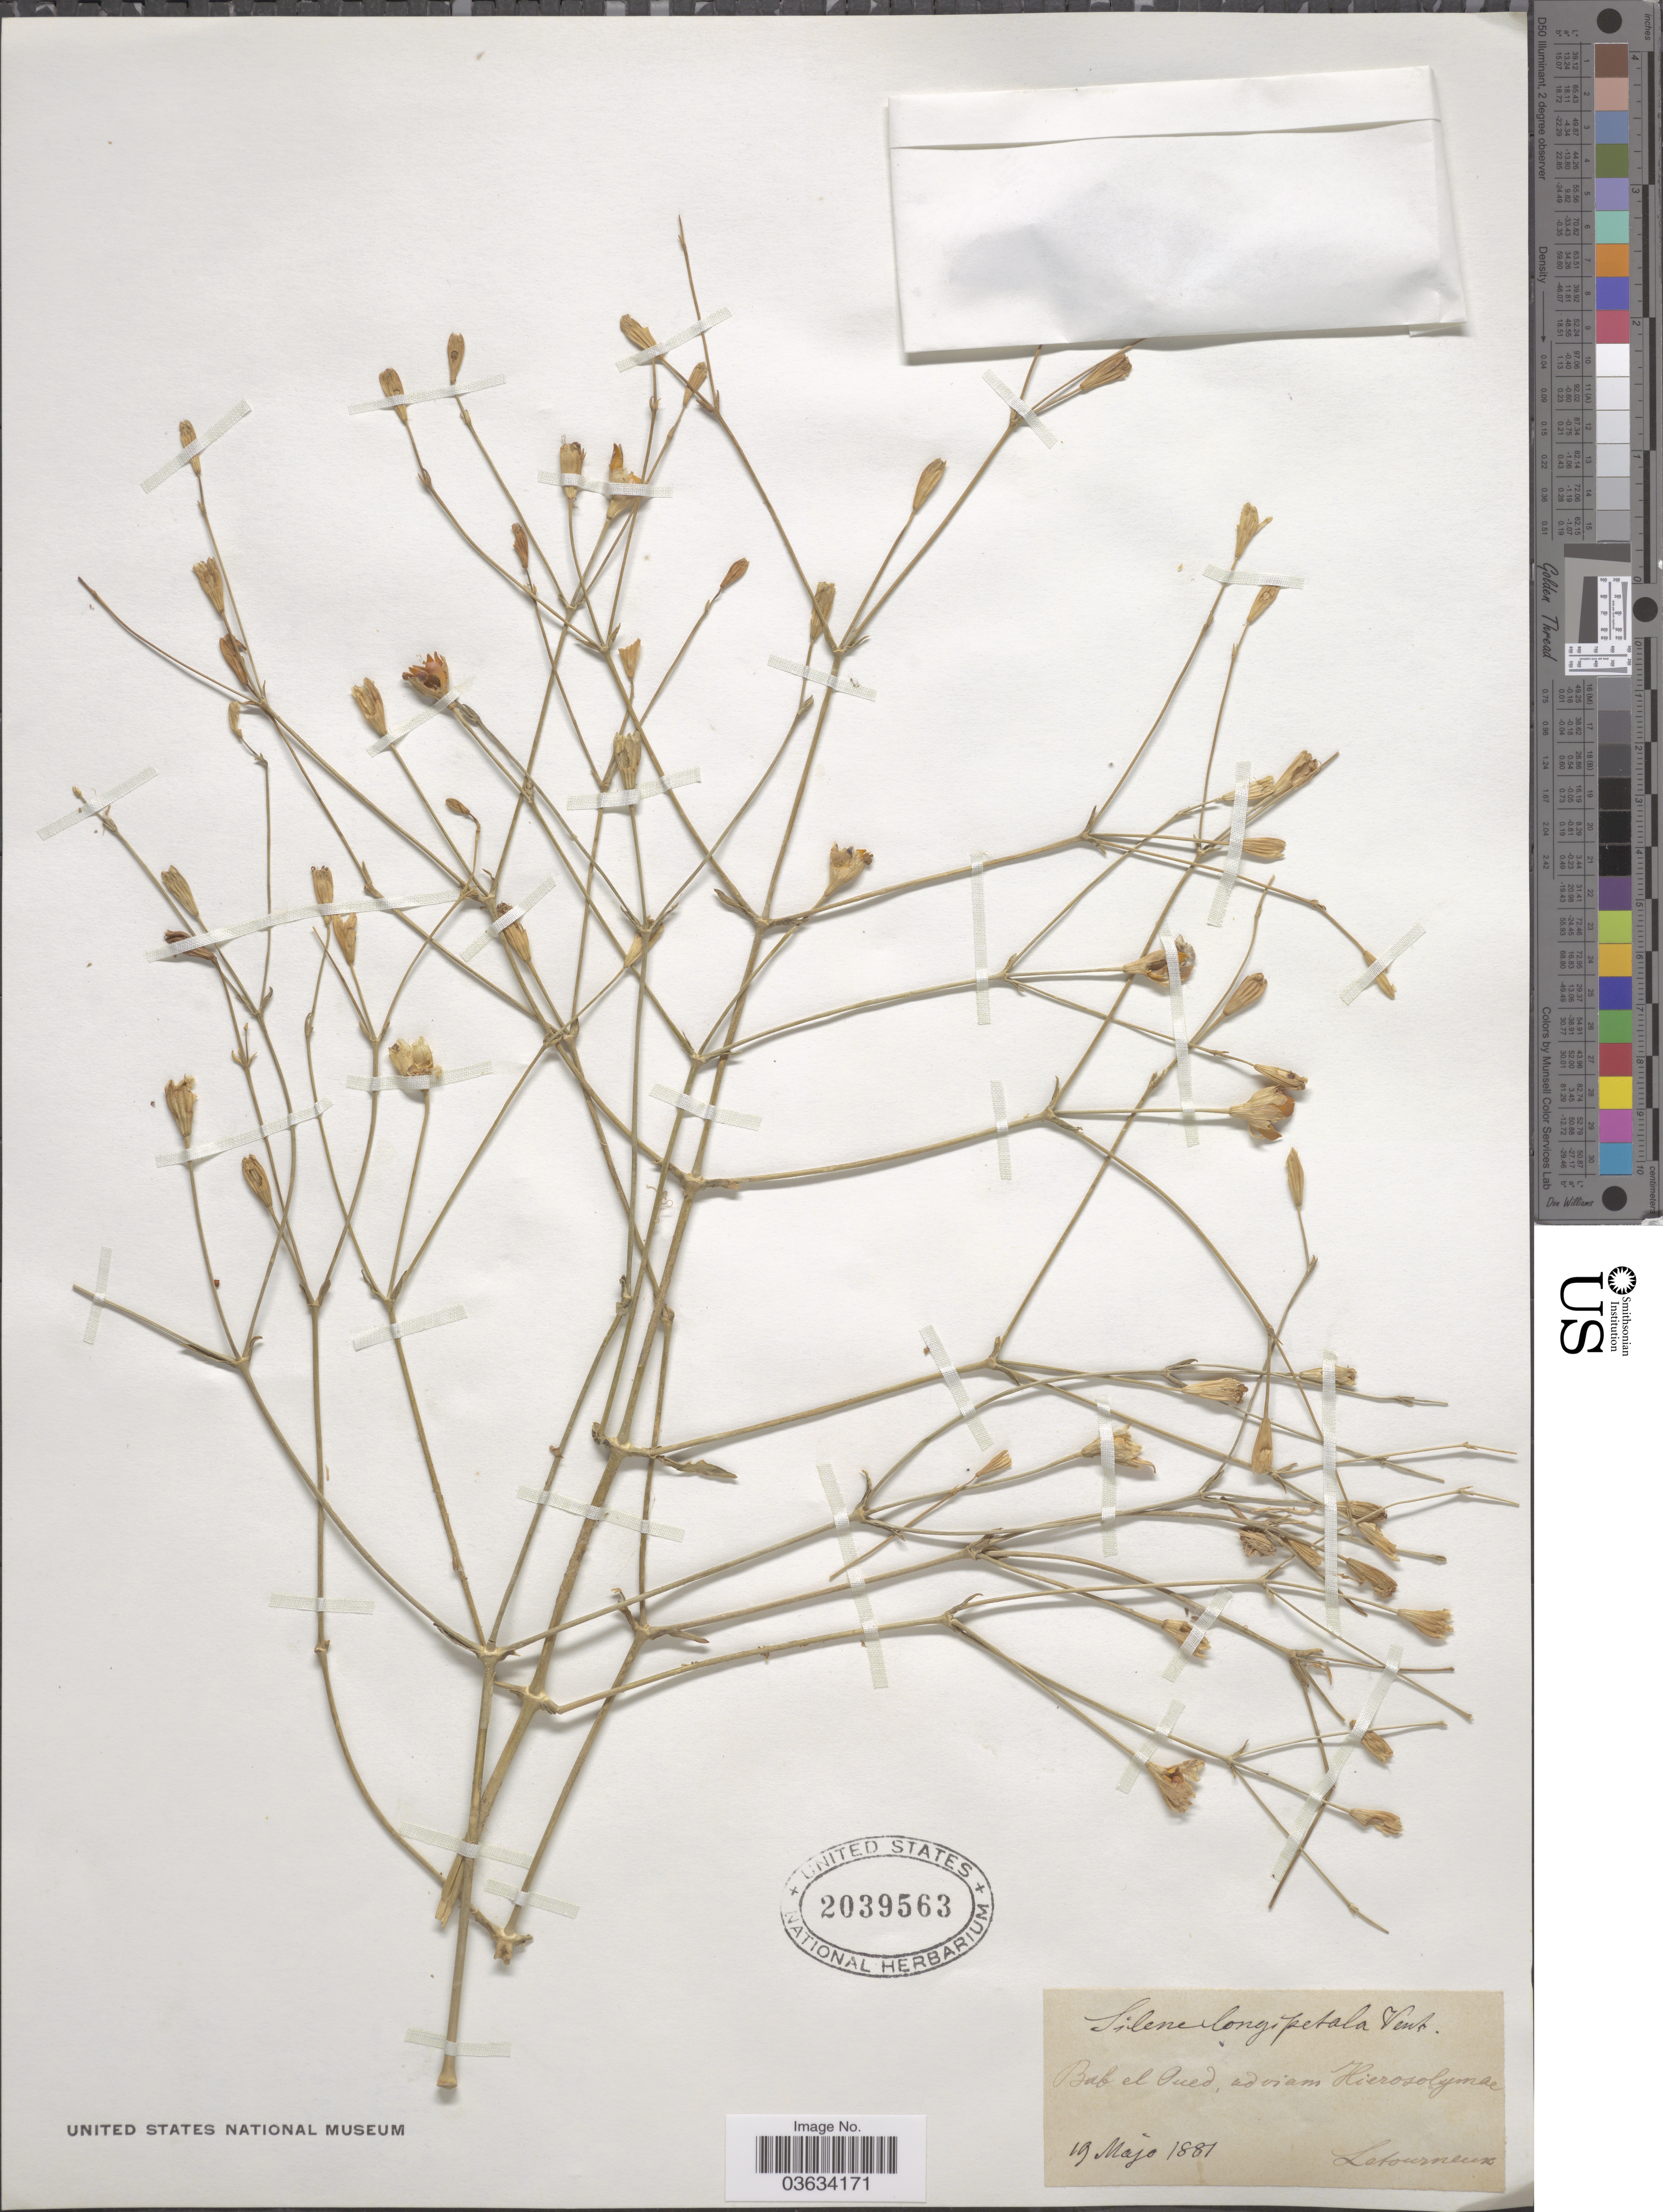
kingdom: Plantae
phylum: Tracheophyta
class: Magnoliopsida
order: Caryophyllales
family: Caryophyllaceae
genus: Silene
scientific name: Silene longipetala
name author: Vent.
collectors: Letourneux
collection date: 1881-05-19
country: Algeria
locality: Bab el Oued, ad viam Hierosolymæ.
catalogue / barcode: US 2039563